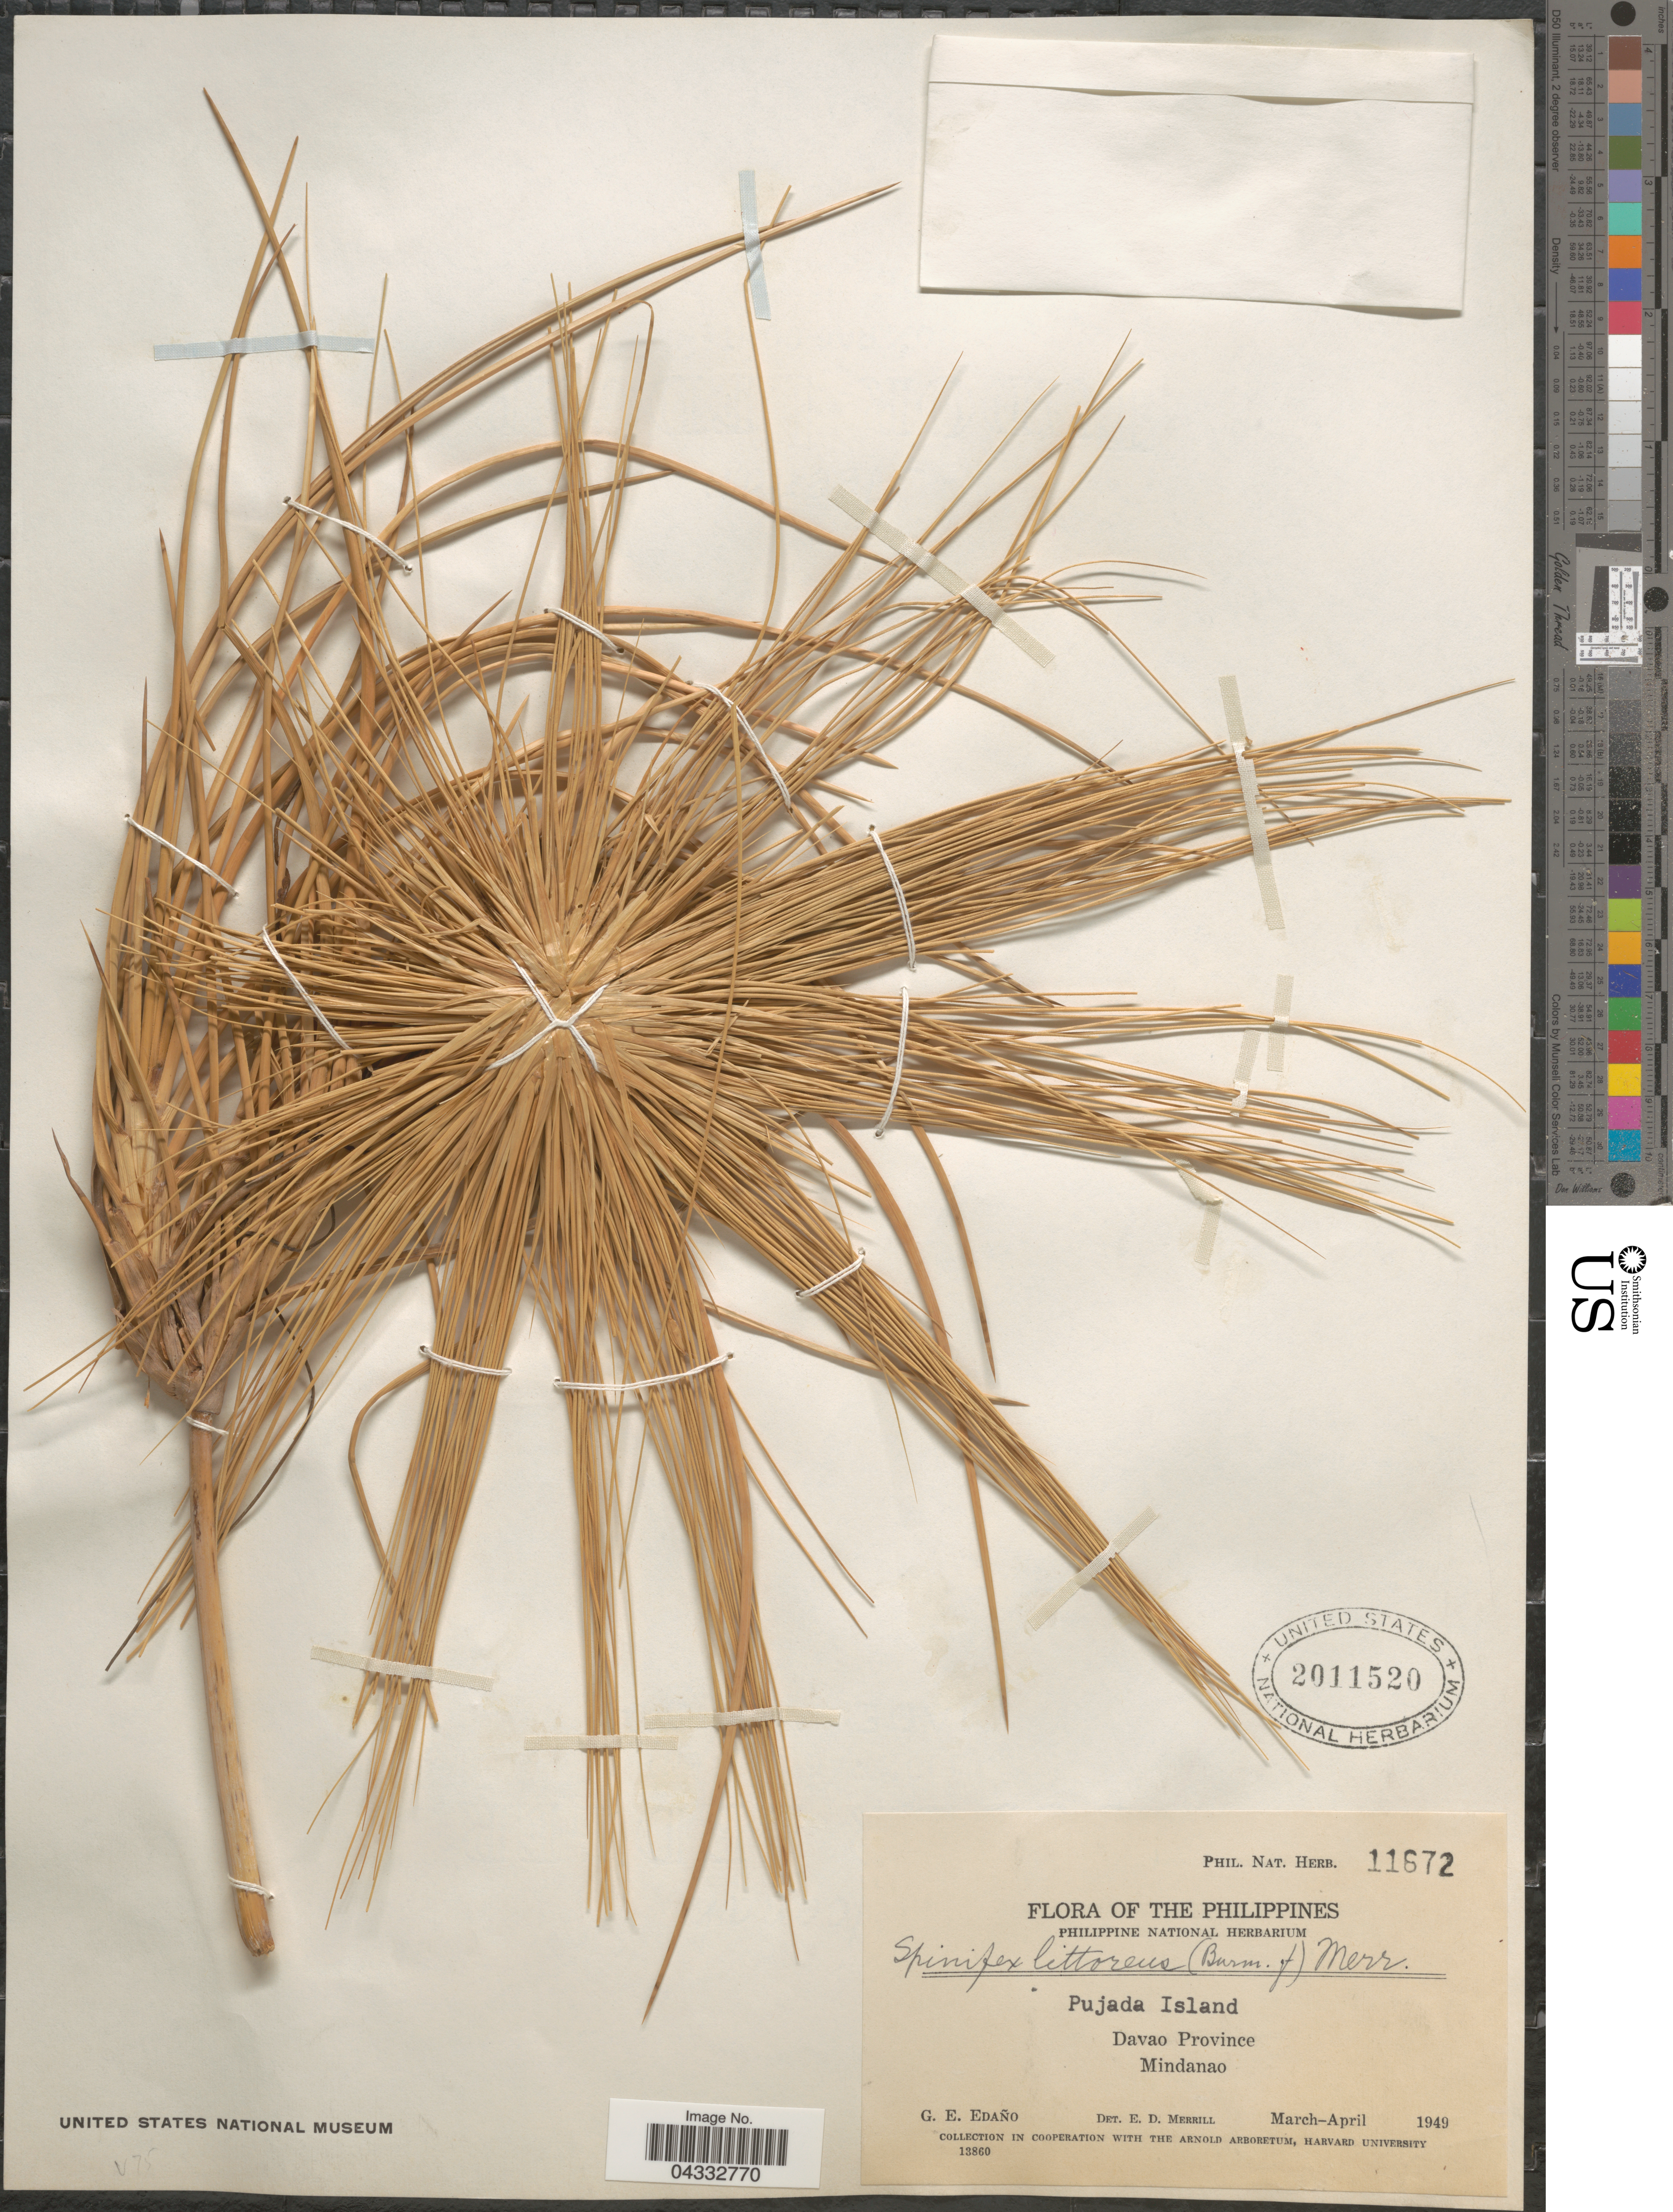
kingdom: Plantae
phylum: Tracheophyta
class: Liliopsida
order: Poales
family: Poaceae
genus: Spinifex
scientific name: Spinifex littoreus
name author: (Burm. f.) Merr.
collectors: G. E. Edaño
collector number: Phil. Nat. Herb. 11672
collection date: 1949-03/1949-04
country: Philippines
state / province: Davao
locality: Pujada Island. Mindanao.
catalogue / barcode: US 2011520